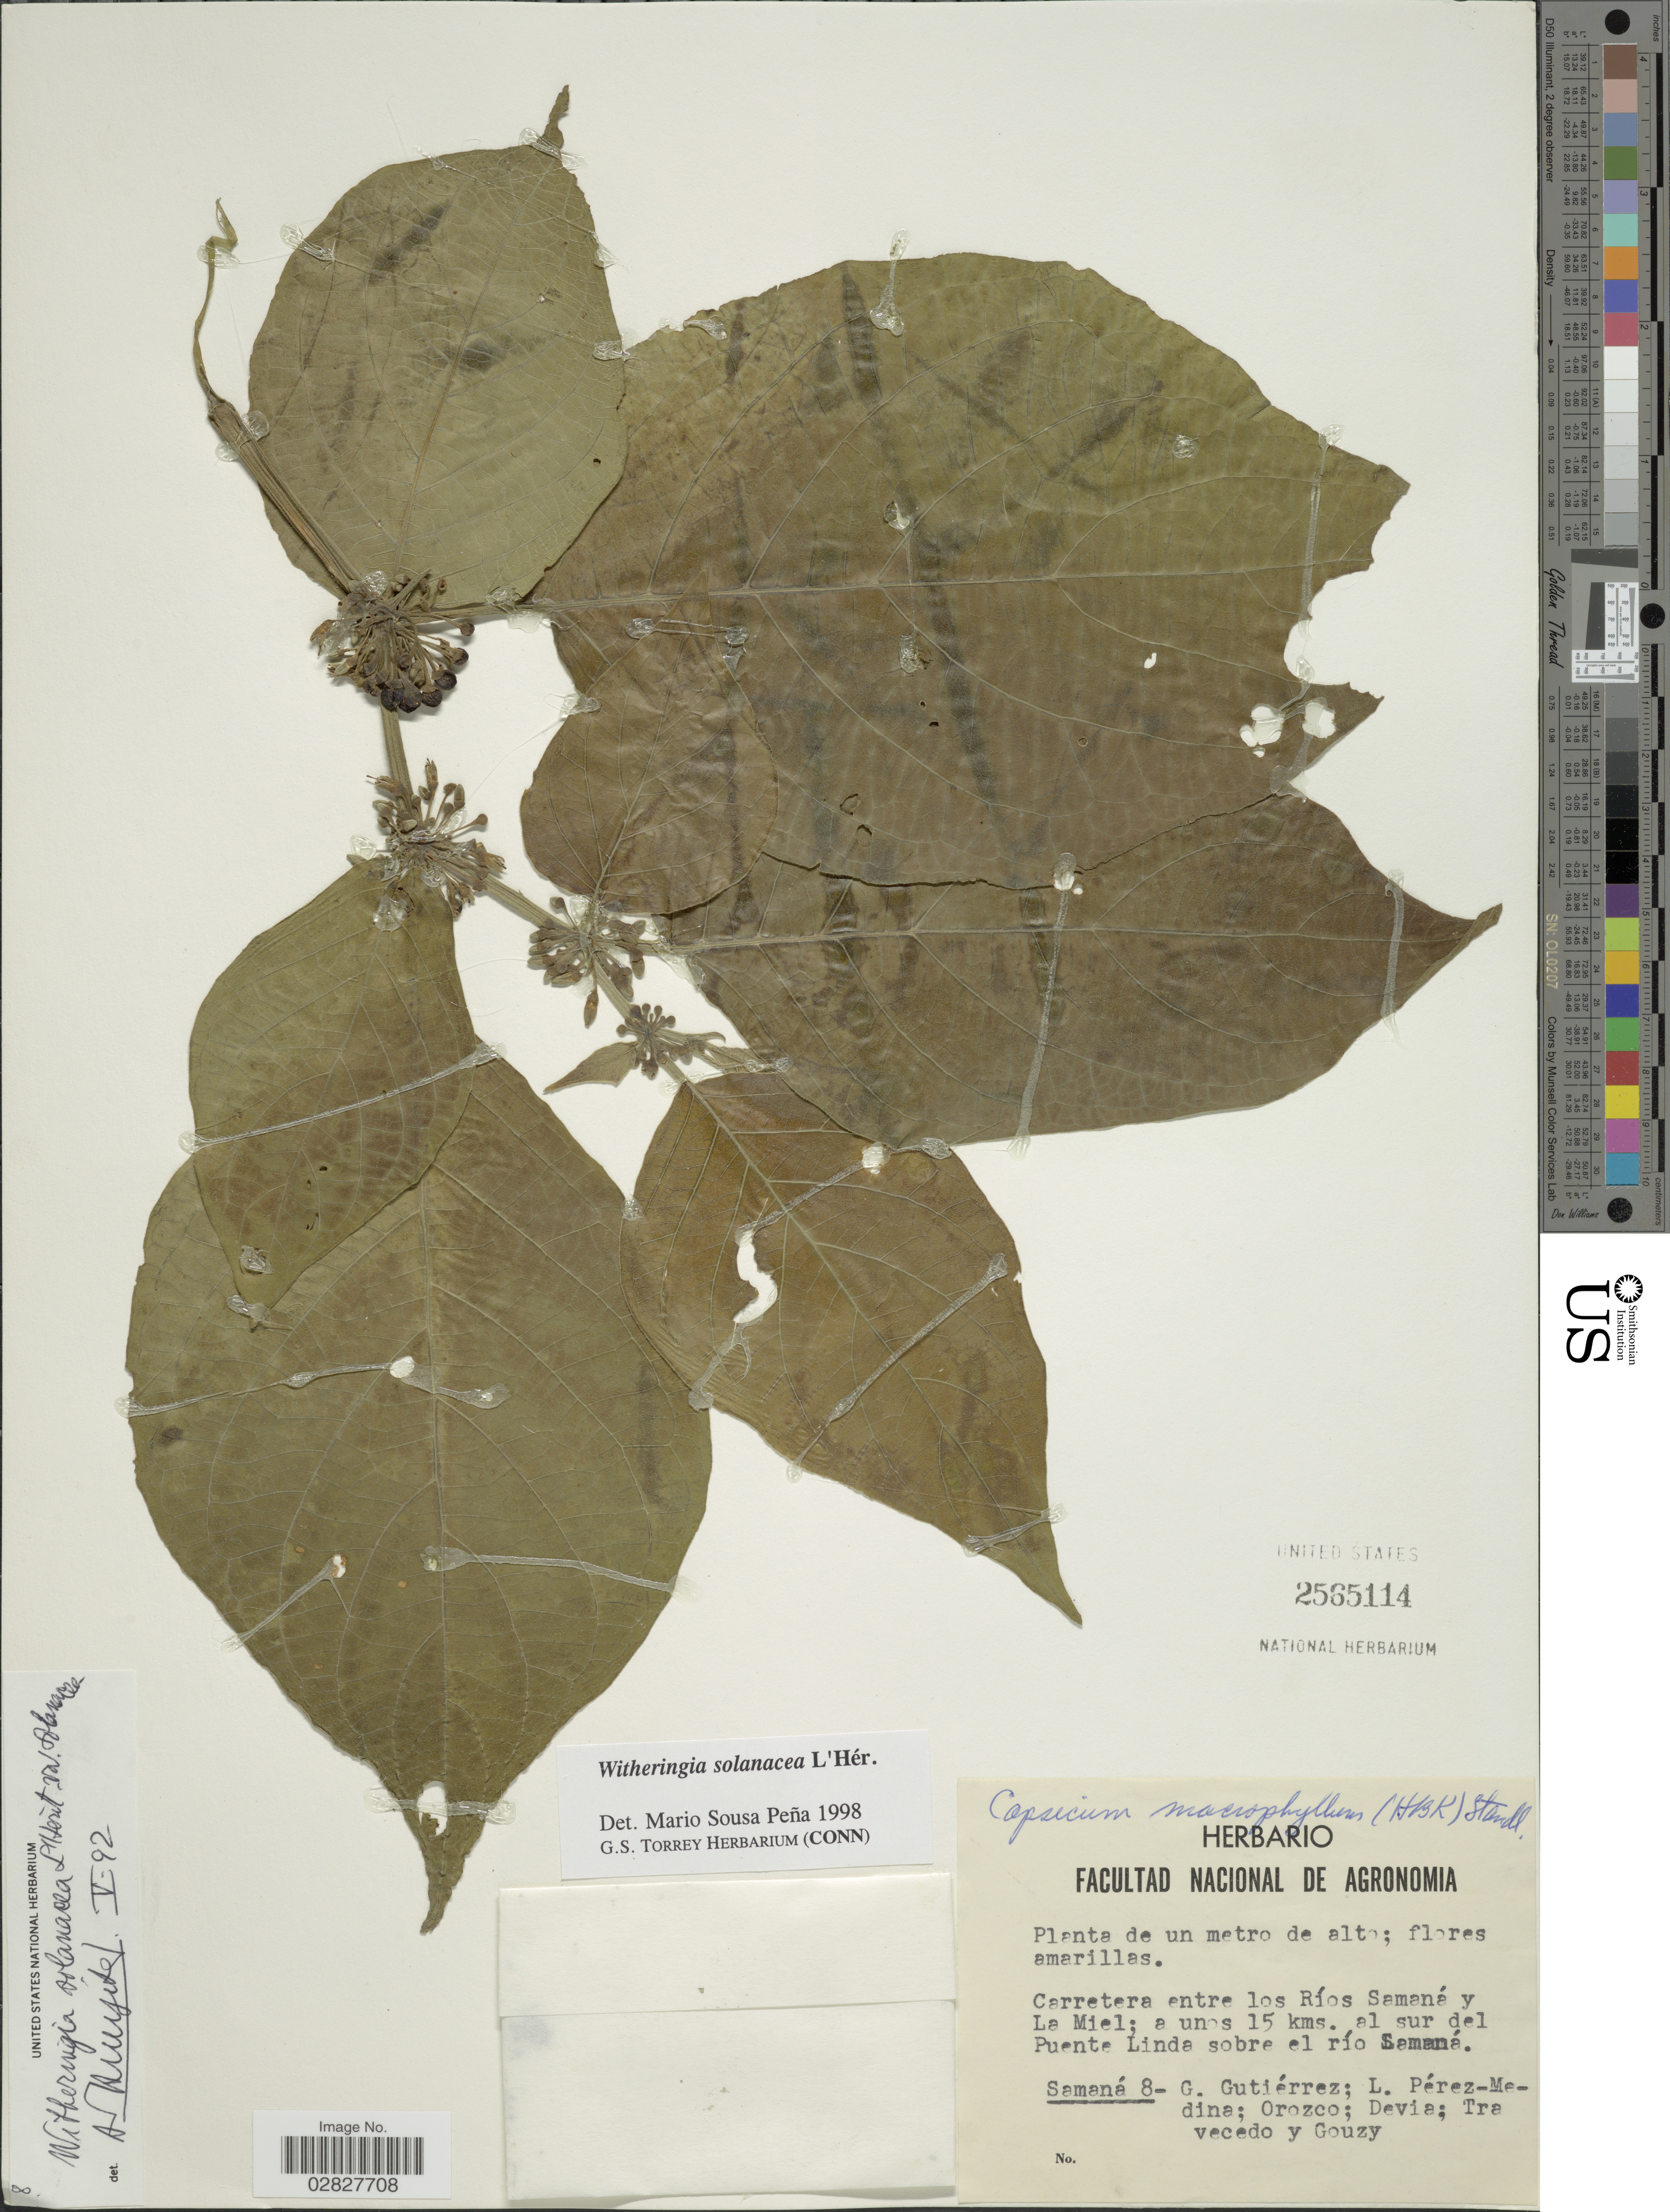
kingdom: Plantae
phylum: Tracheophyta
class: Magnoliopsida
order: Solanales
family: Solanaceae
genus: Witheringia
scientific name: Witheringia solanacea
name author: L'Hér.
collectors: G. Gutiérrez, L. Pérez-Medina, Orozco, -. Devia & et al.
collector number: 8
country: Dominican Republic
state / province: Samaná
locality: Carretera entre los Ríos Samaná y La Miel; a unos 15 kms. al sur del Puente Linda sobre el río Samaná.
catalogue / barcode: US 2565114